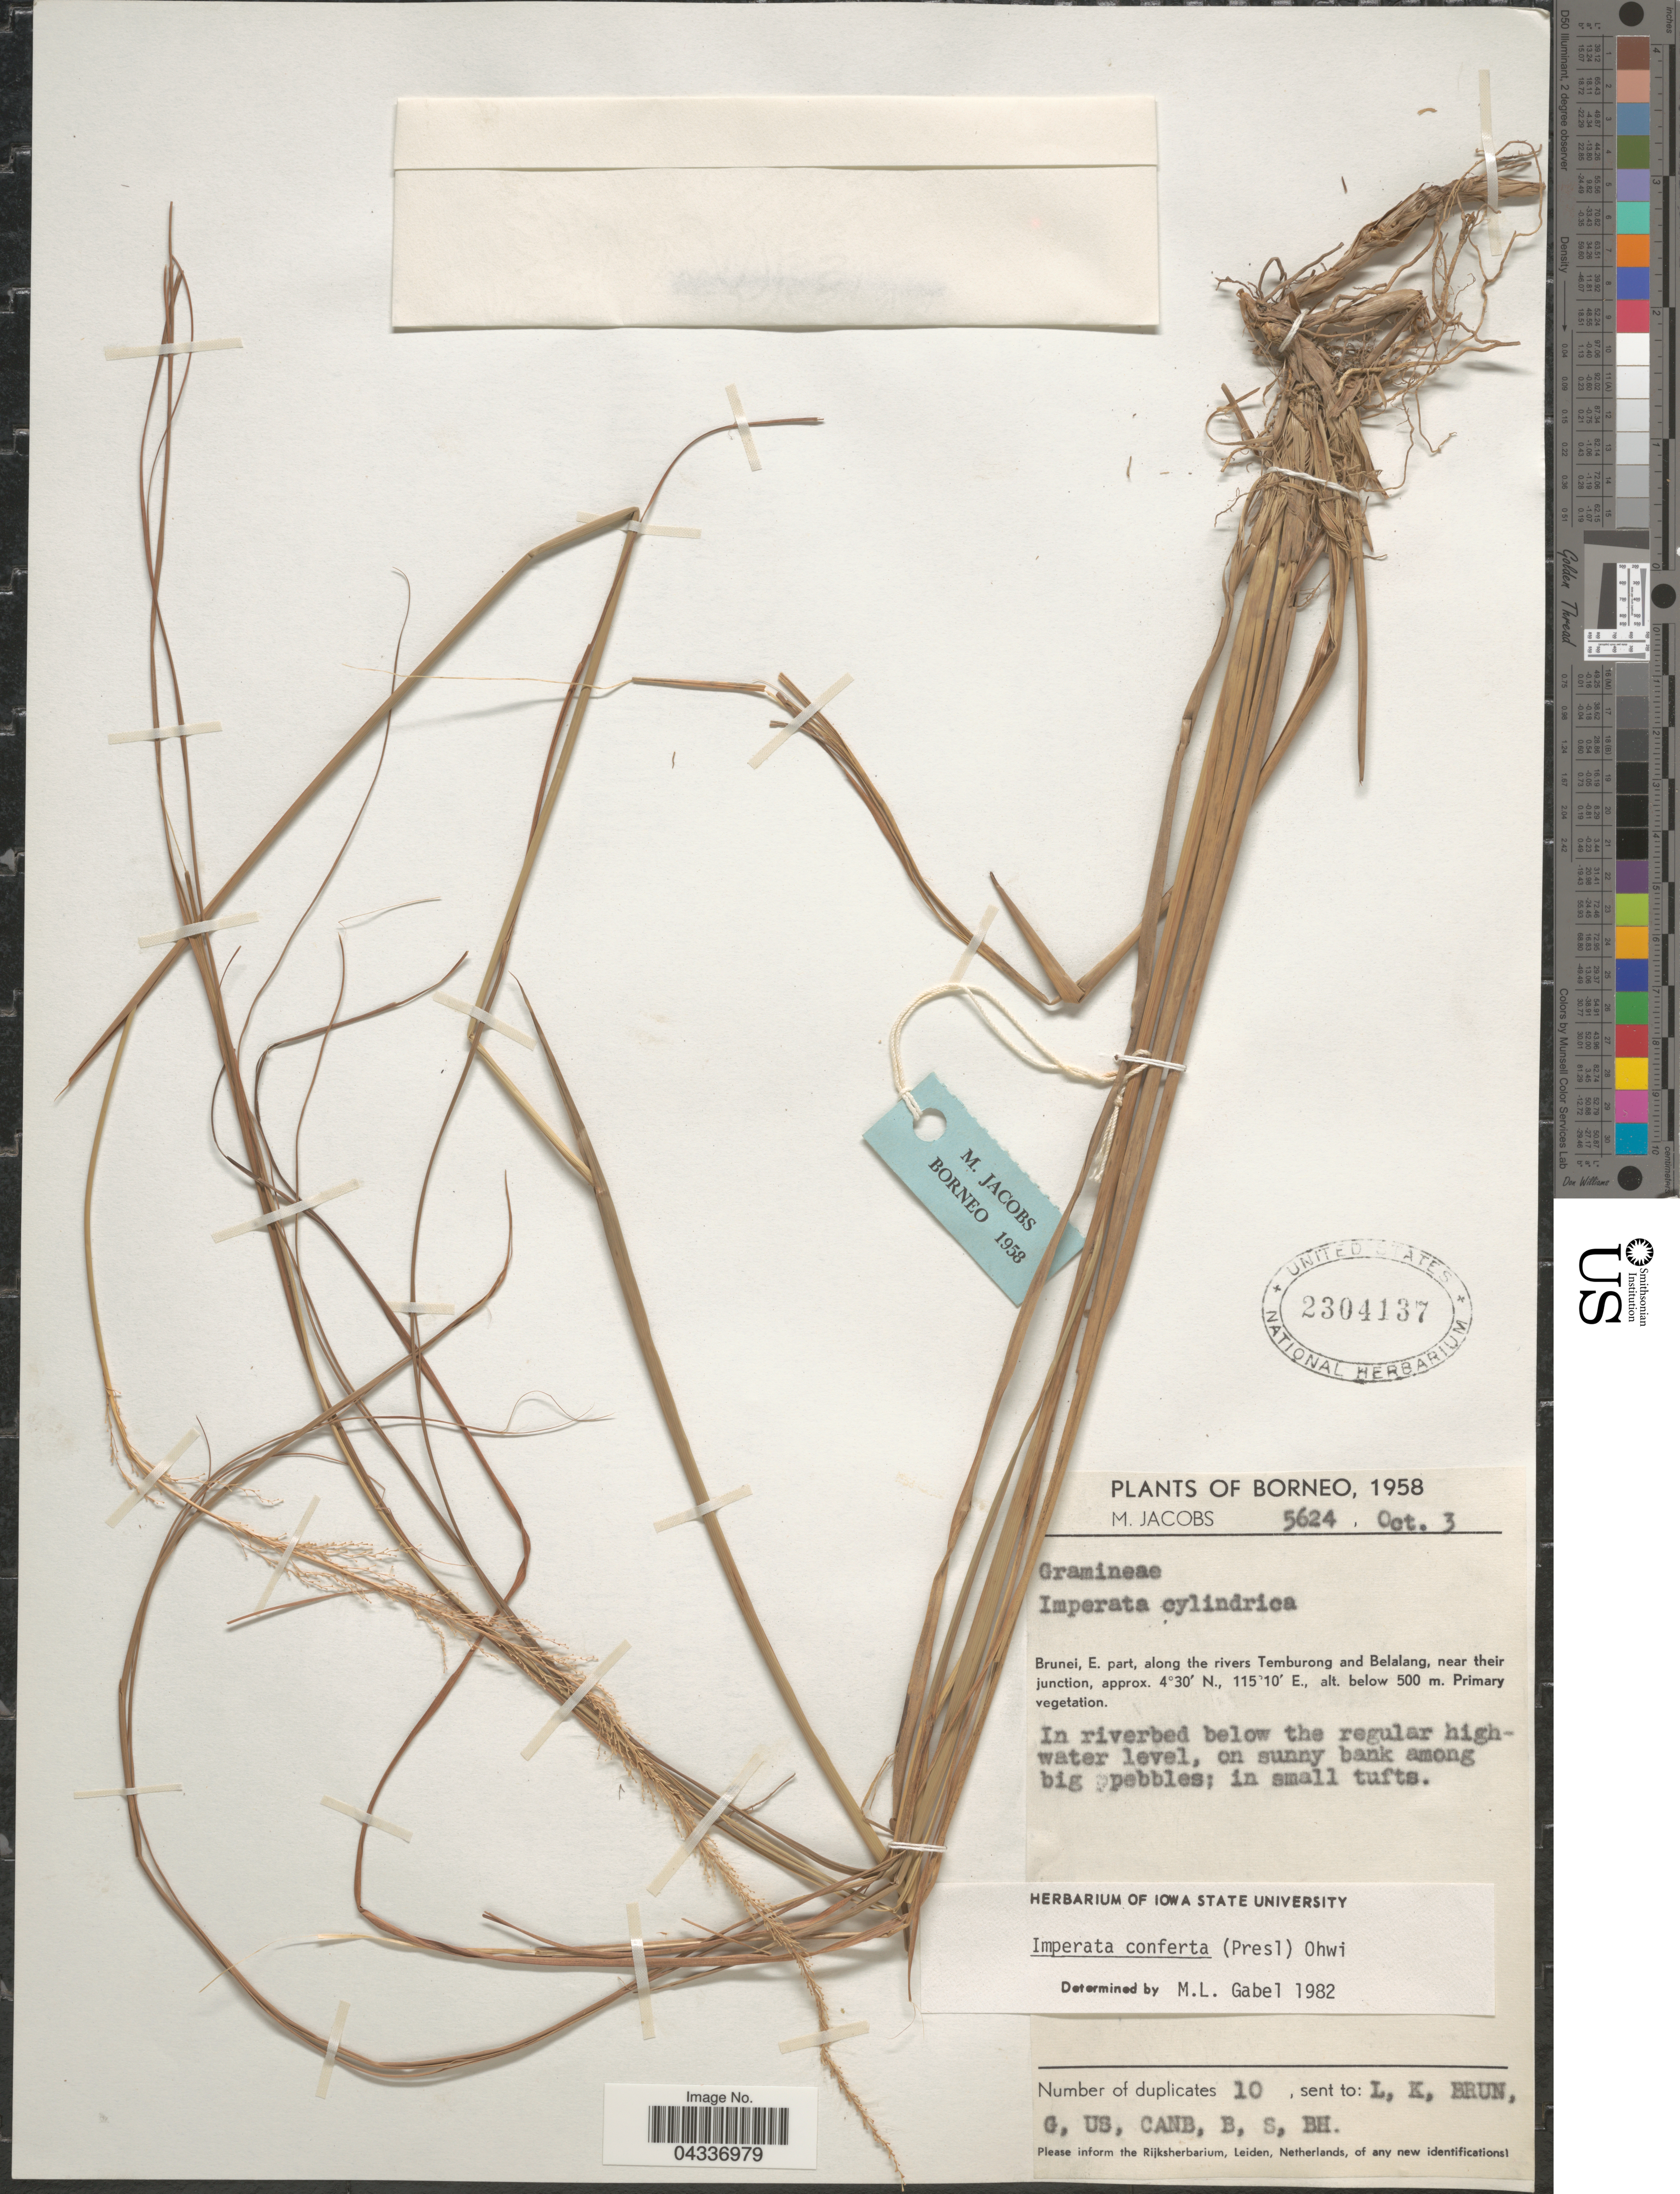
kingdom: Plantae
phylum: Tracheophyta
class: Liliopsida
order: Poales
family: Poaceae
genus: Imperata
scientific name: Imperata conferta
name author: (J. Presl) Ohwi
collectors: M. Jacobs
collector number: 5624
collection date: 1958-10-03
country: Brunei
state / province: Brunei and Muara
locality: Borneo. Brunei, E. part, along the rivers Temburong and Belalang, near their junction.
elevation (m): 500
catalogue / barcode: US 2304137